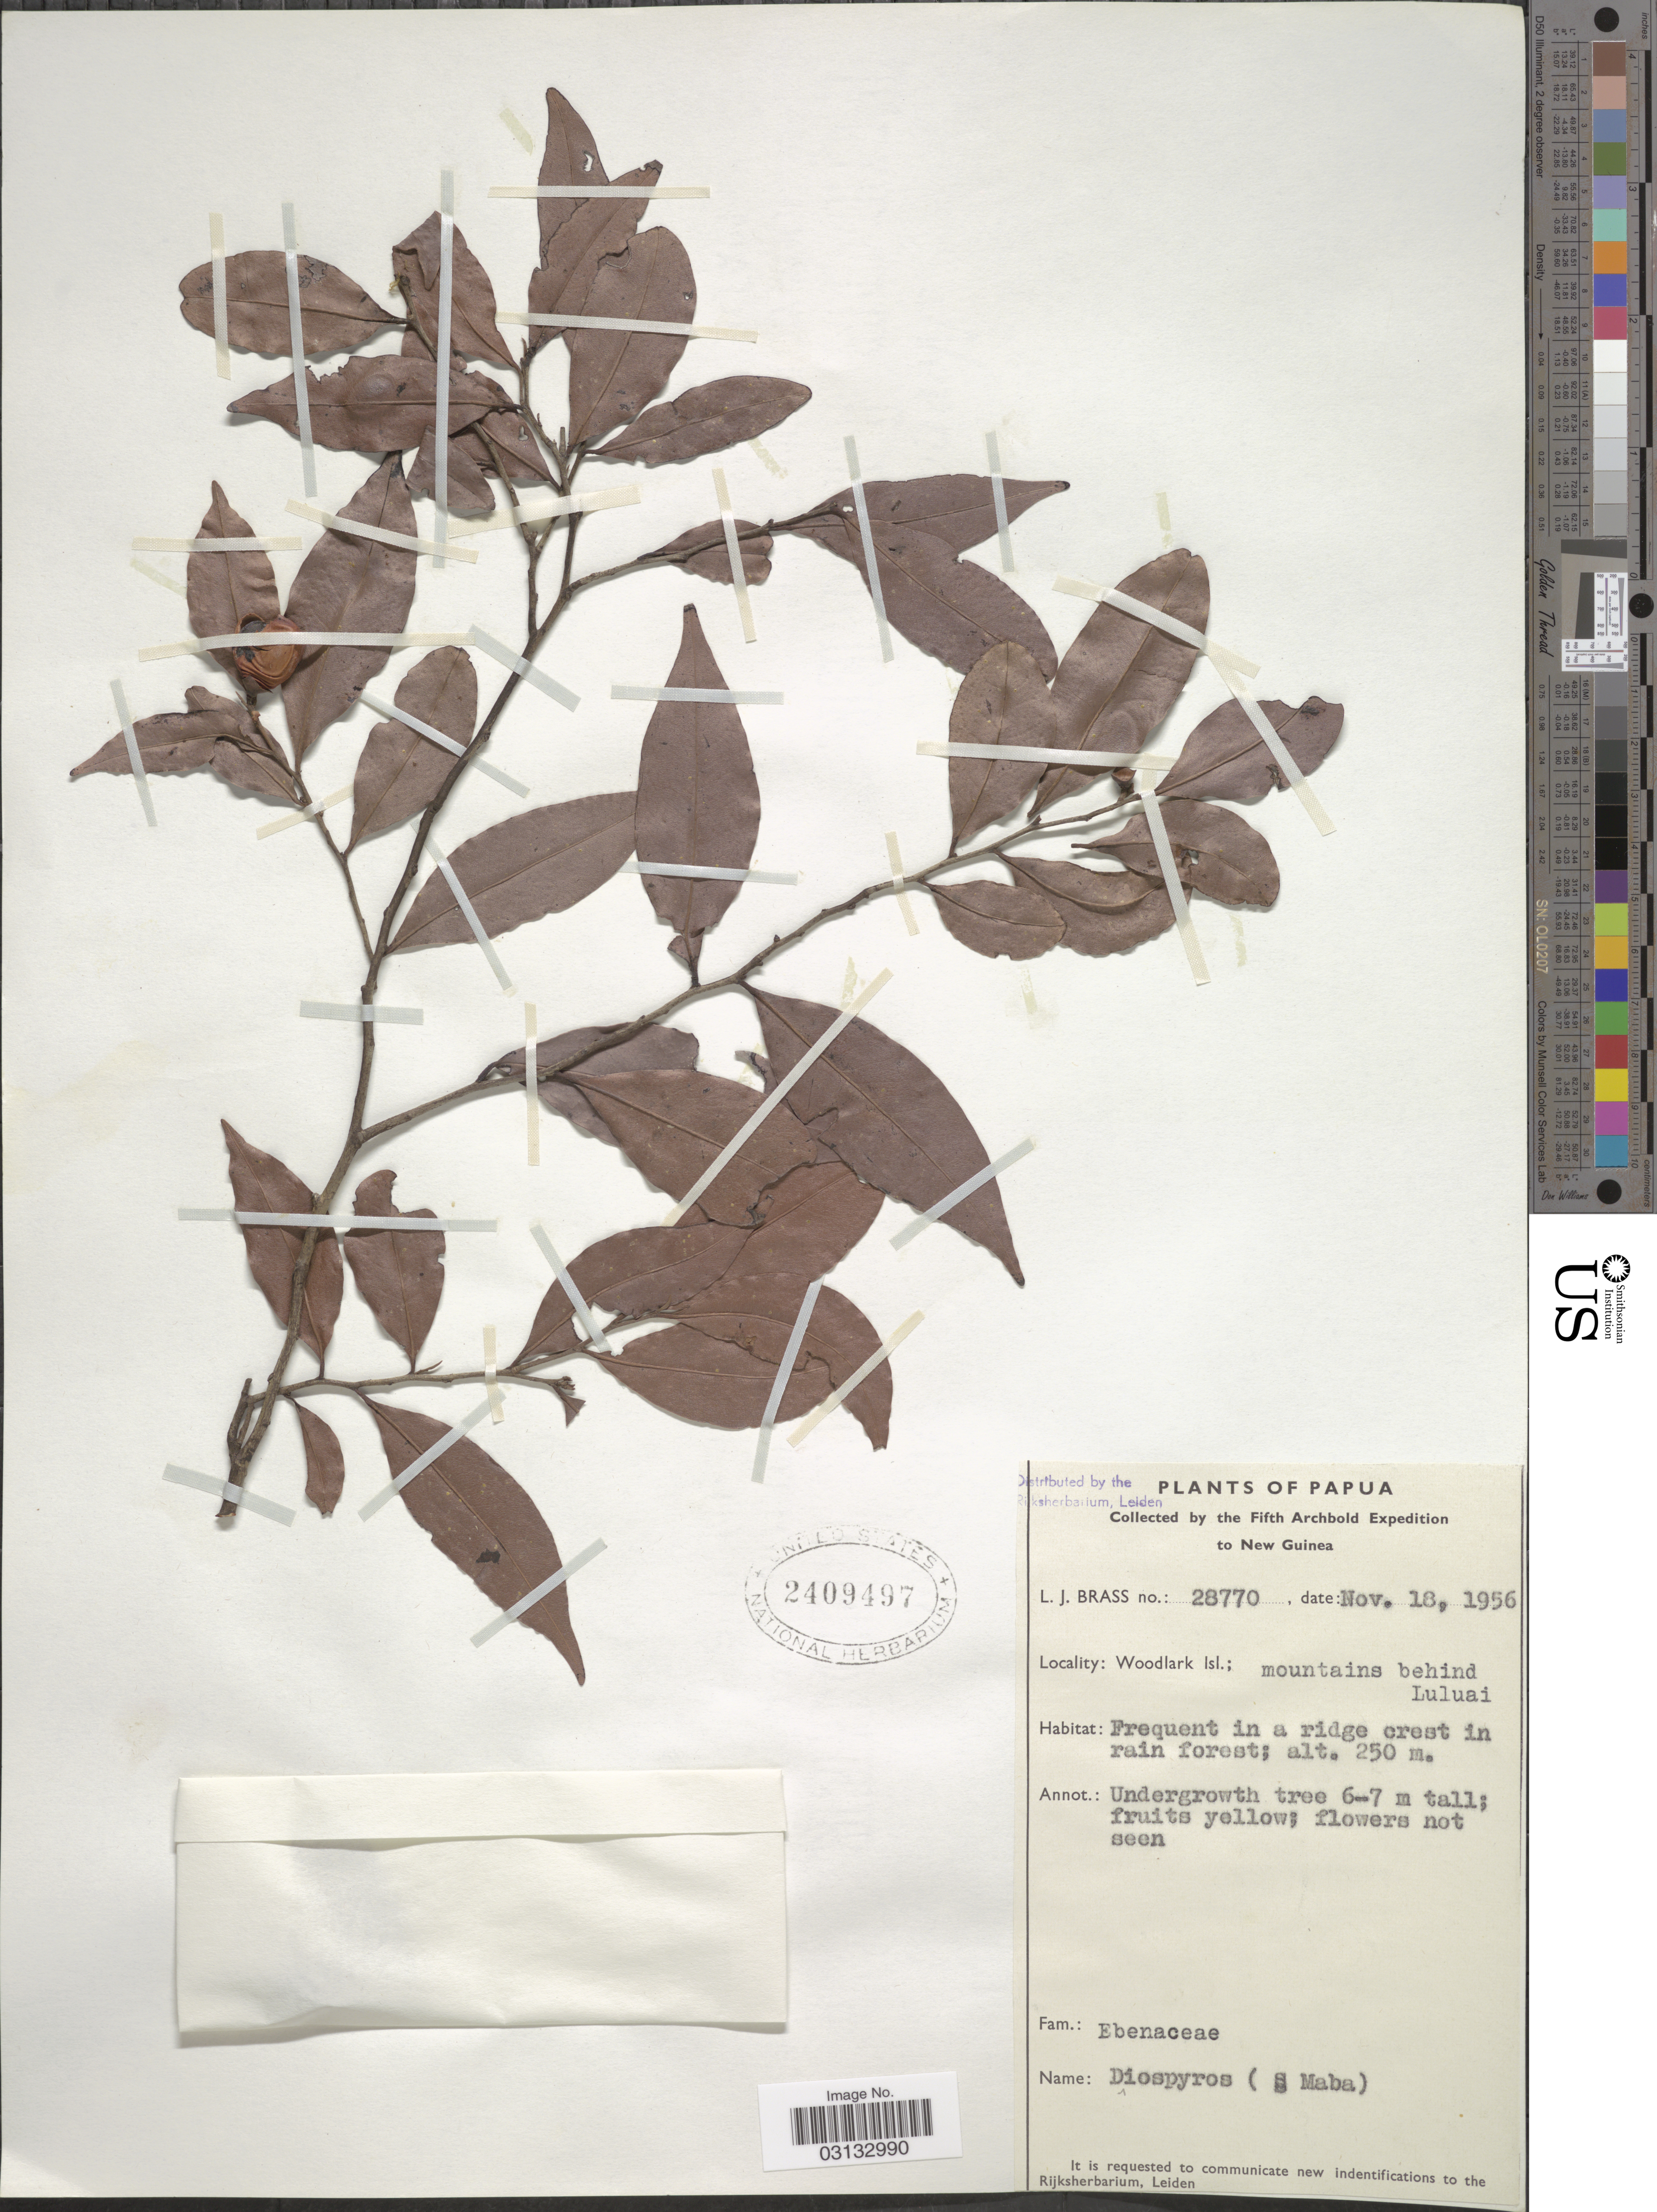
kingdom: Plantae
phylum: Tracheophyta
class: Magnoliopsida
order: Ericales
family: Ebenaceae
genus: Diospyros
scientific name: Diospyros sp.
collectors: L. J. Brass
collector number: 28770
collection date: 1956-11-18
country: Papua New Guinea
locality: Papua, to New Guinea, Woodlark Isl.; mountains behind Luluai.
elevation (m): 250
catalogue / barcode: US 2409497